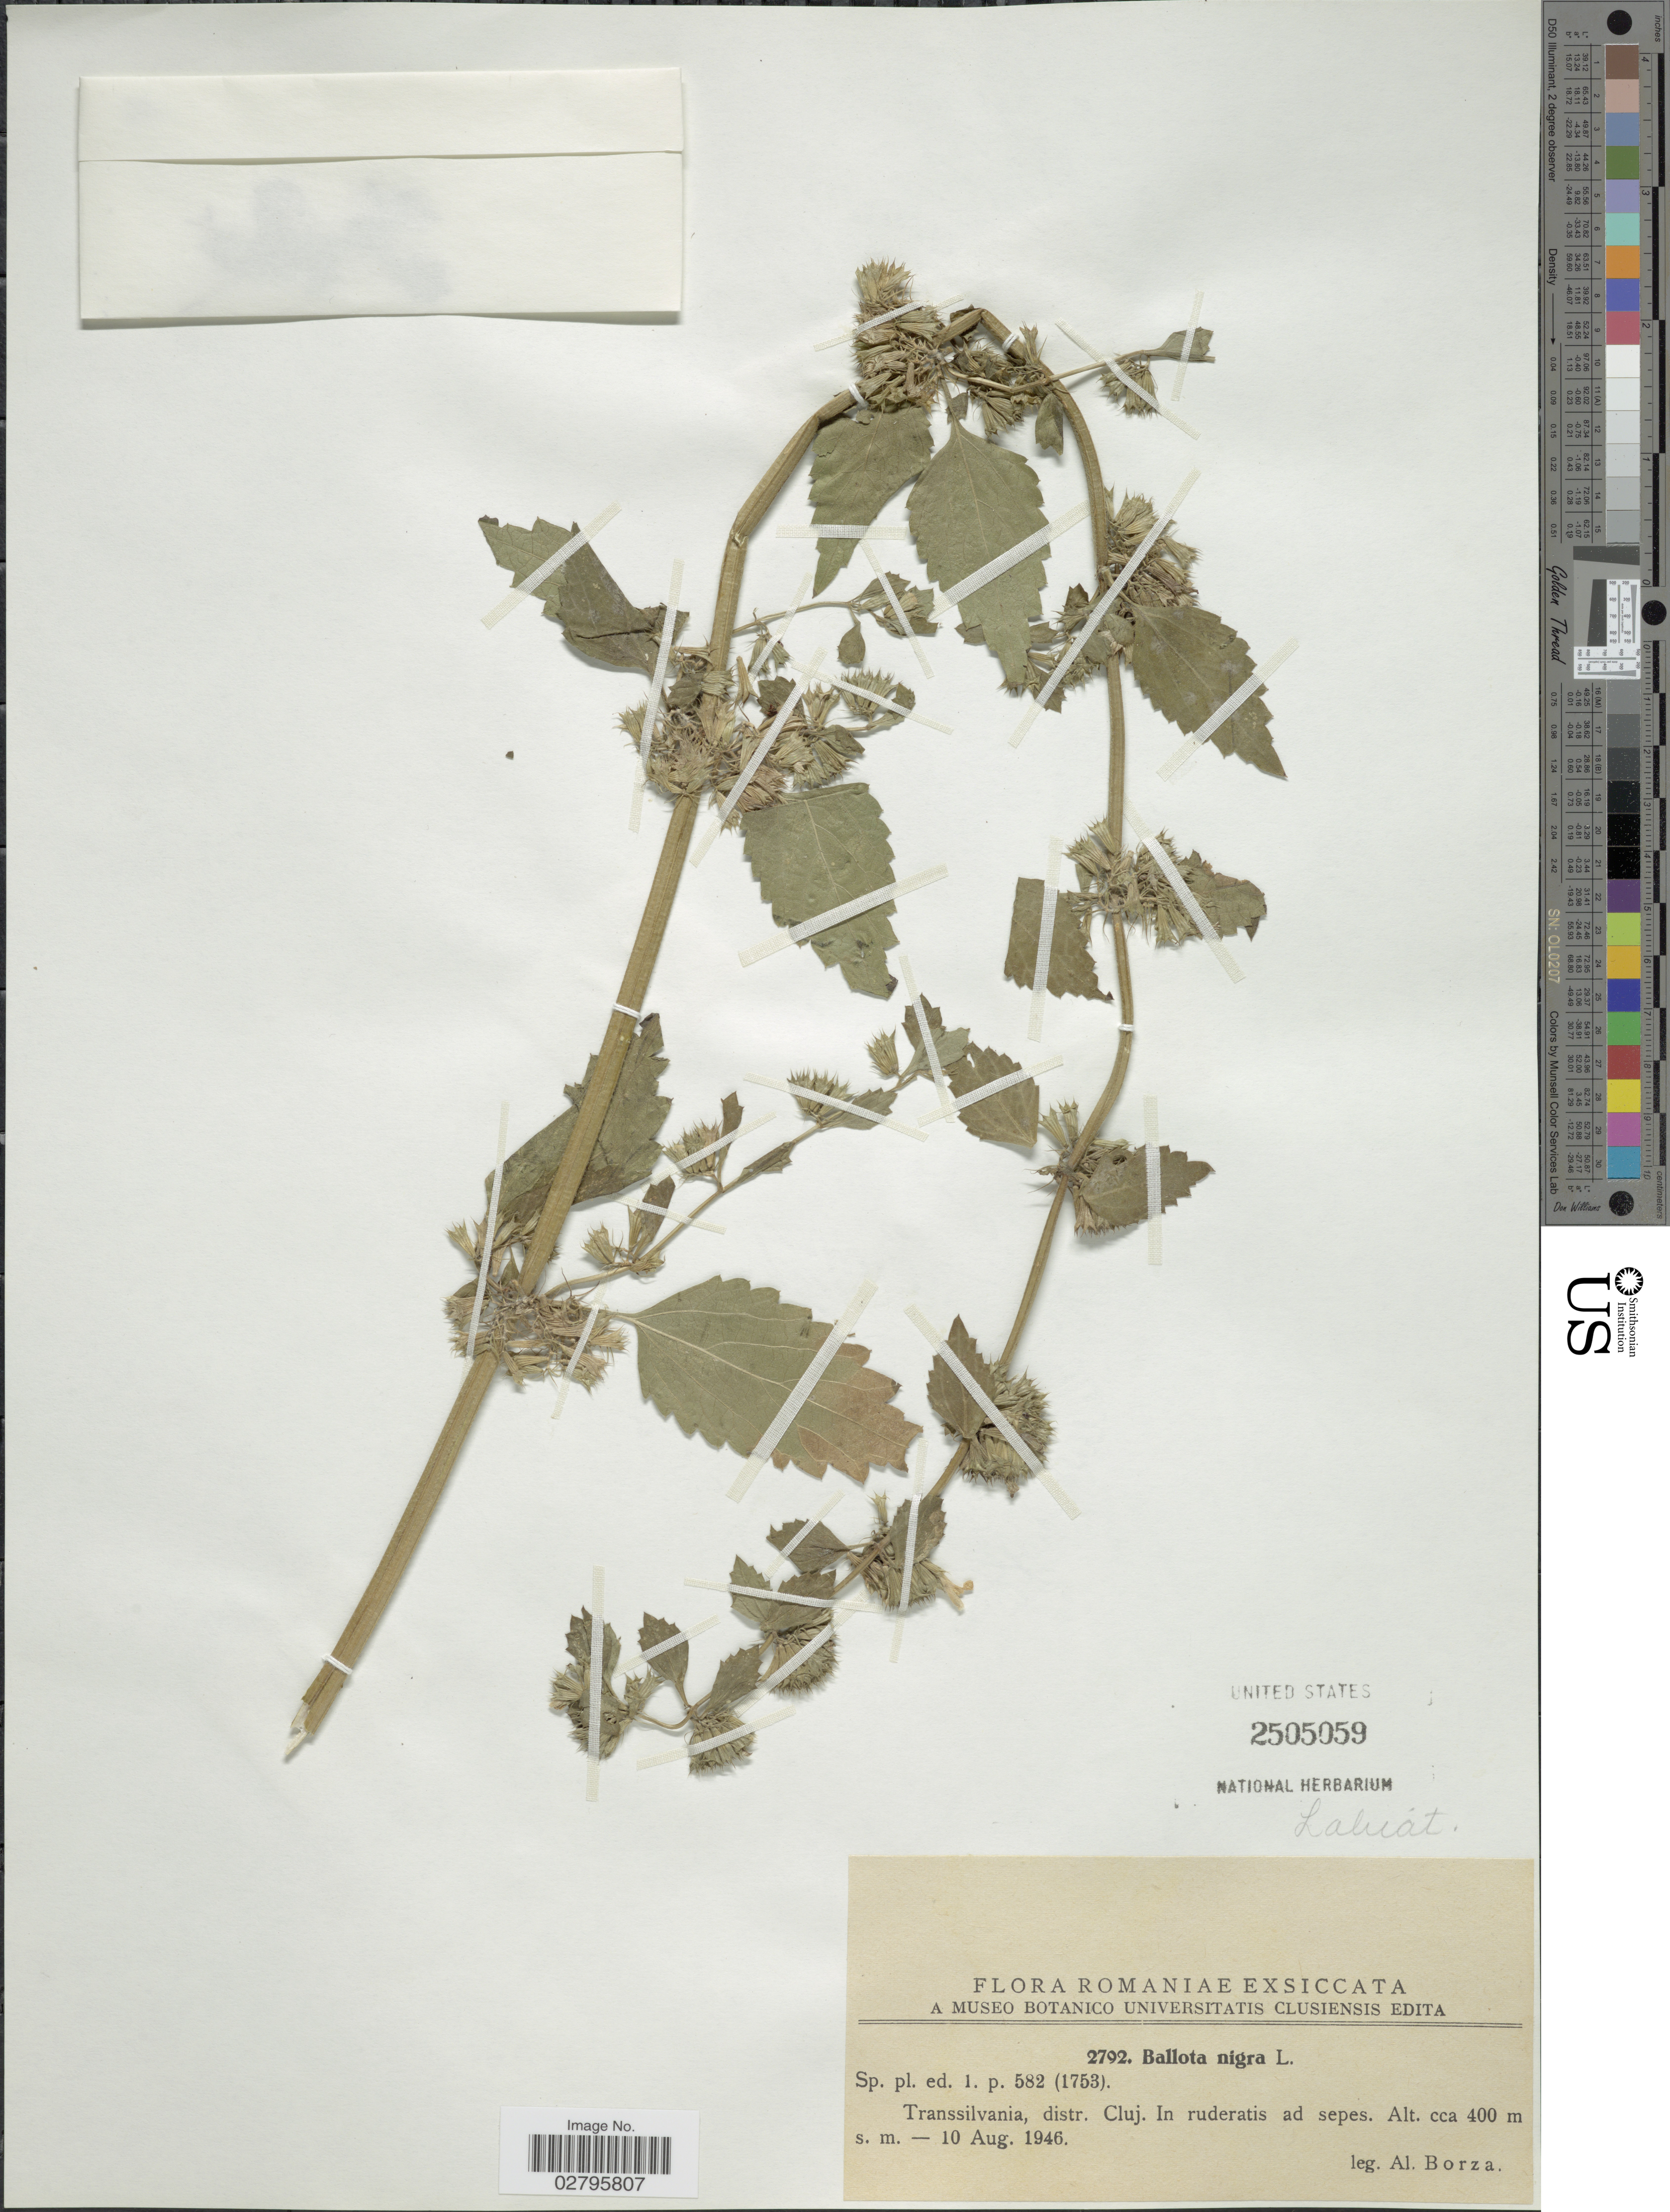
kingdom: Plantae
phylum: Tracheophyta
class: Magnoliopsida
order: Lamiales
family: Lamiaceae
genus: Ballota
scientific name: Ballota nigra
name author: L.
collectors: A. Borza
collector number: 2792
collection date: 1946-08-10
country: Romania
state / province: Cluj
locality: Transsilvania, distr. Cluj. In ruderatis ad sepes.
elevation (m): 400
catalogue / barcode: US 2505059